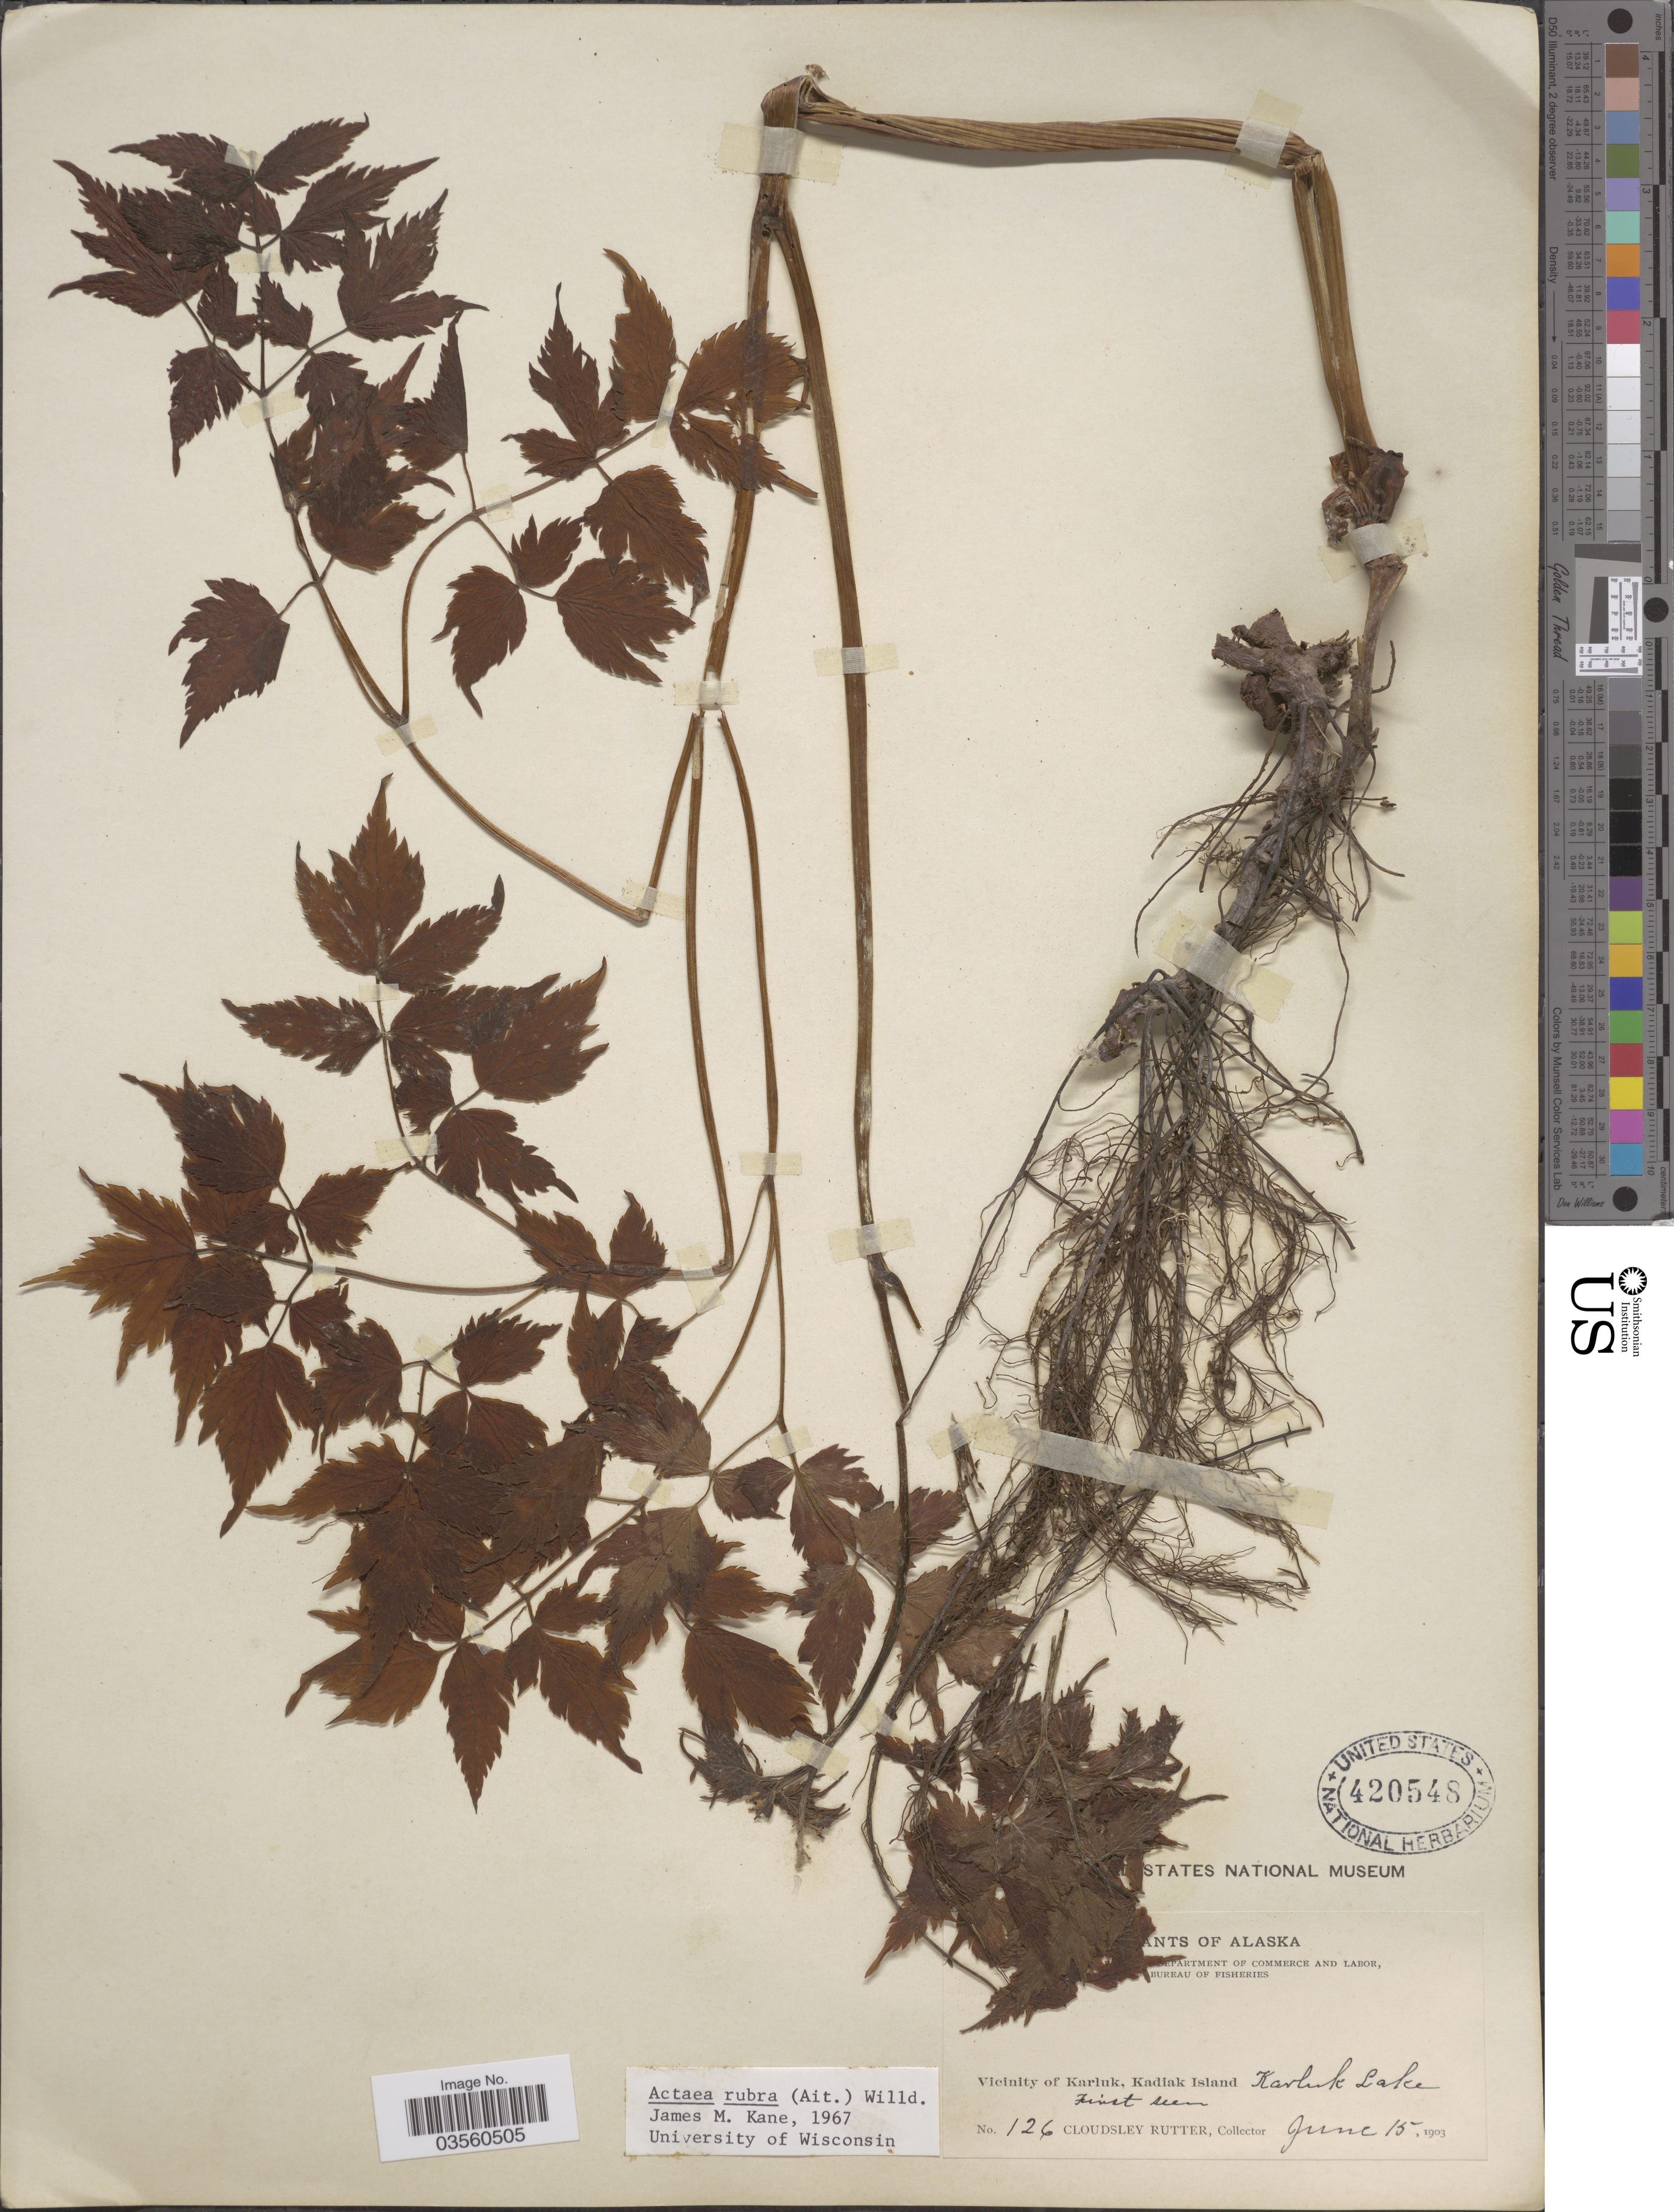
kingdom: Plantae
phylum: Tracheophyta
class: Magnoliopsida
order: Ranunculales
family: Ranunculaceae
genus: Actaea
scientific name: Actaea rubra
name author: (Aiton) Willd.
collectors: C. Rutter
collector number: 126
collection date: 1903-06-15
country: United States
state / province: Alaska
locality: Vicinity of Karluk, Kadiak Island. Karluk Lake.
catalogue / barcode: US 420548